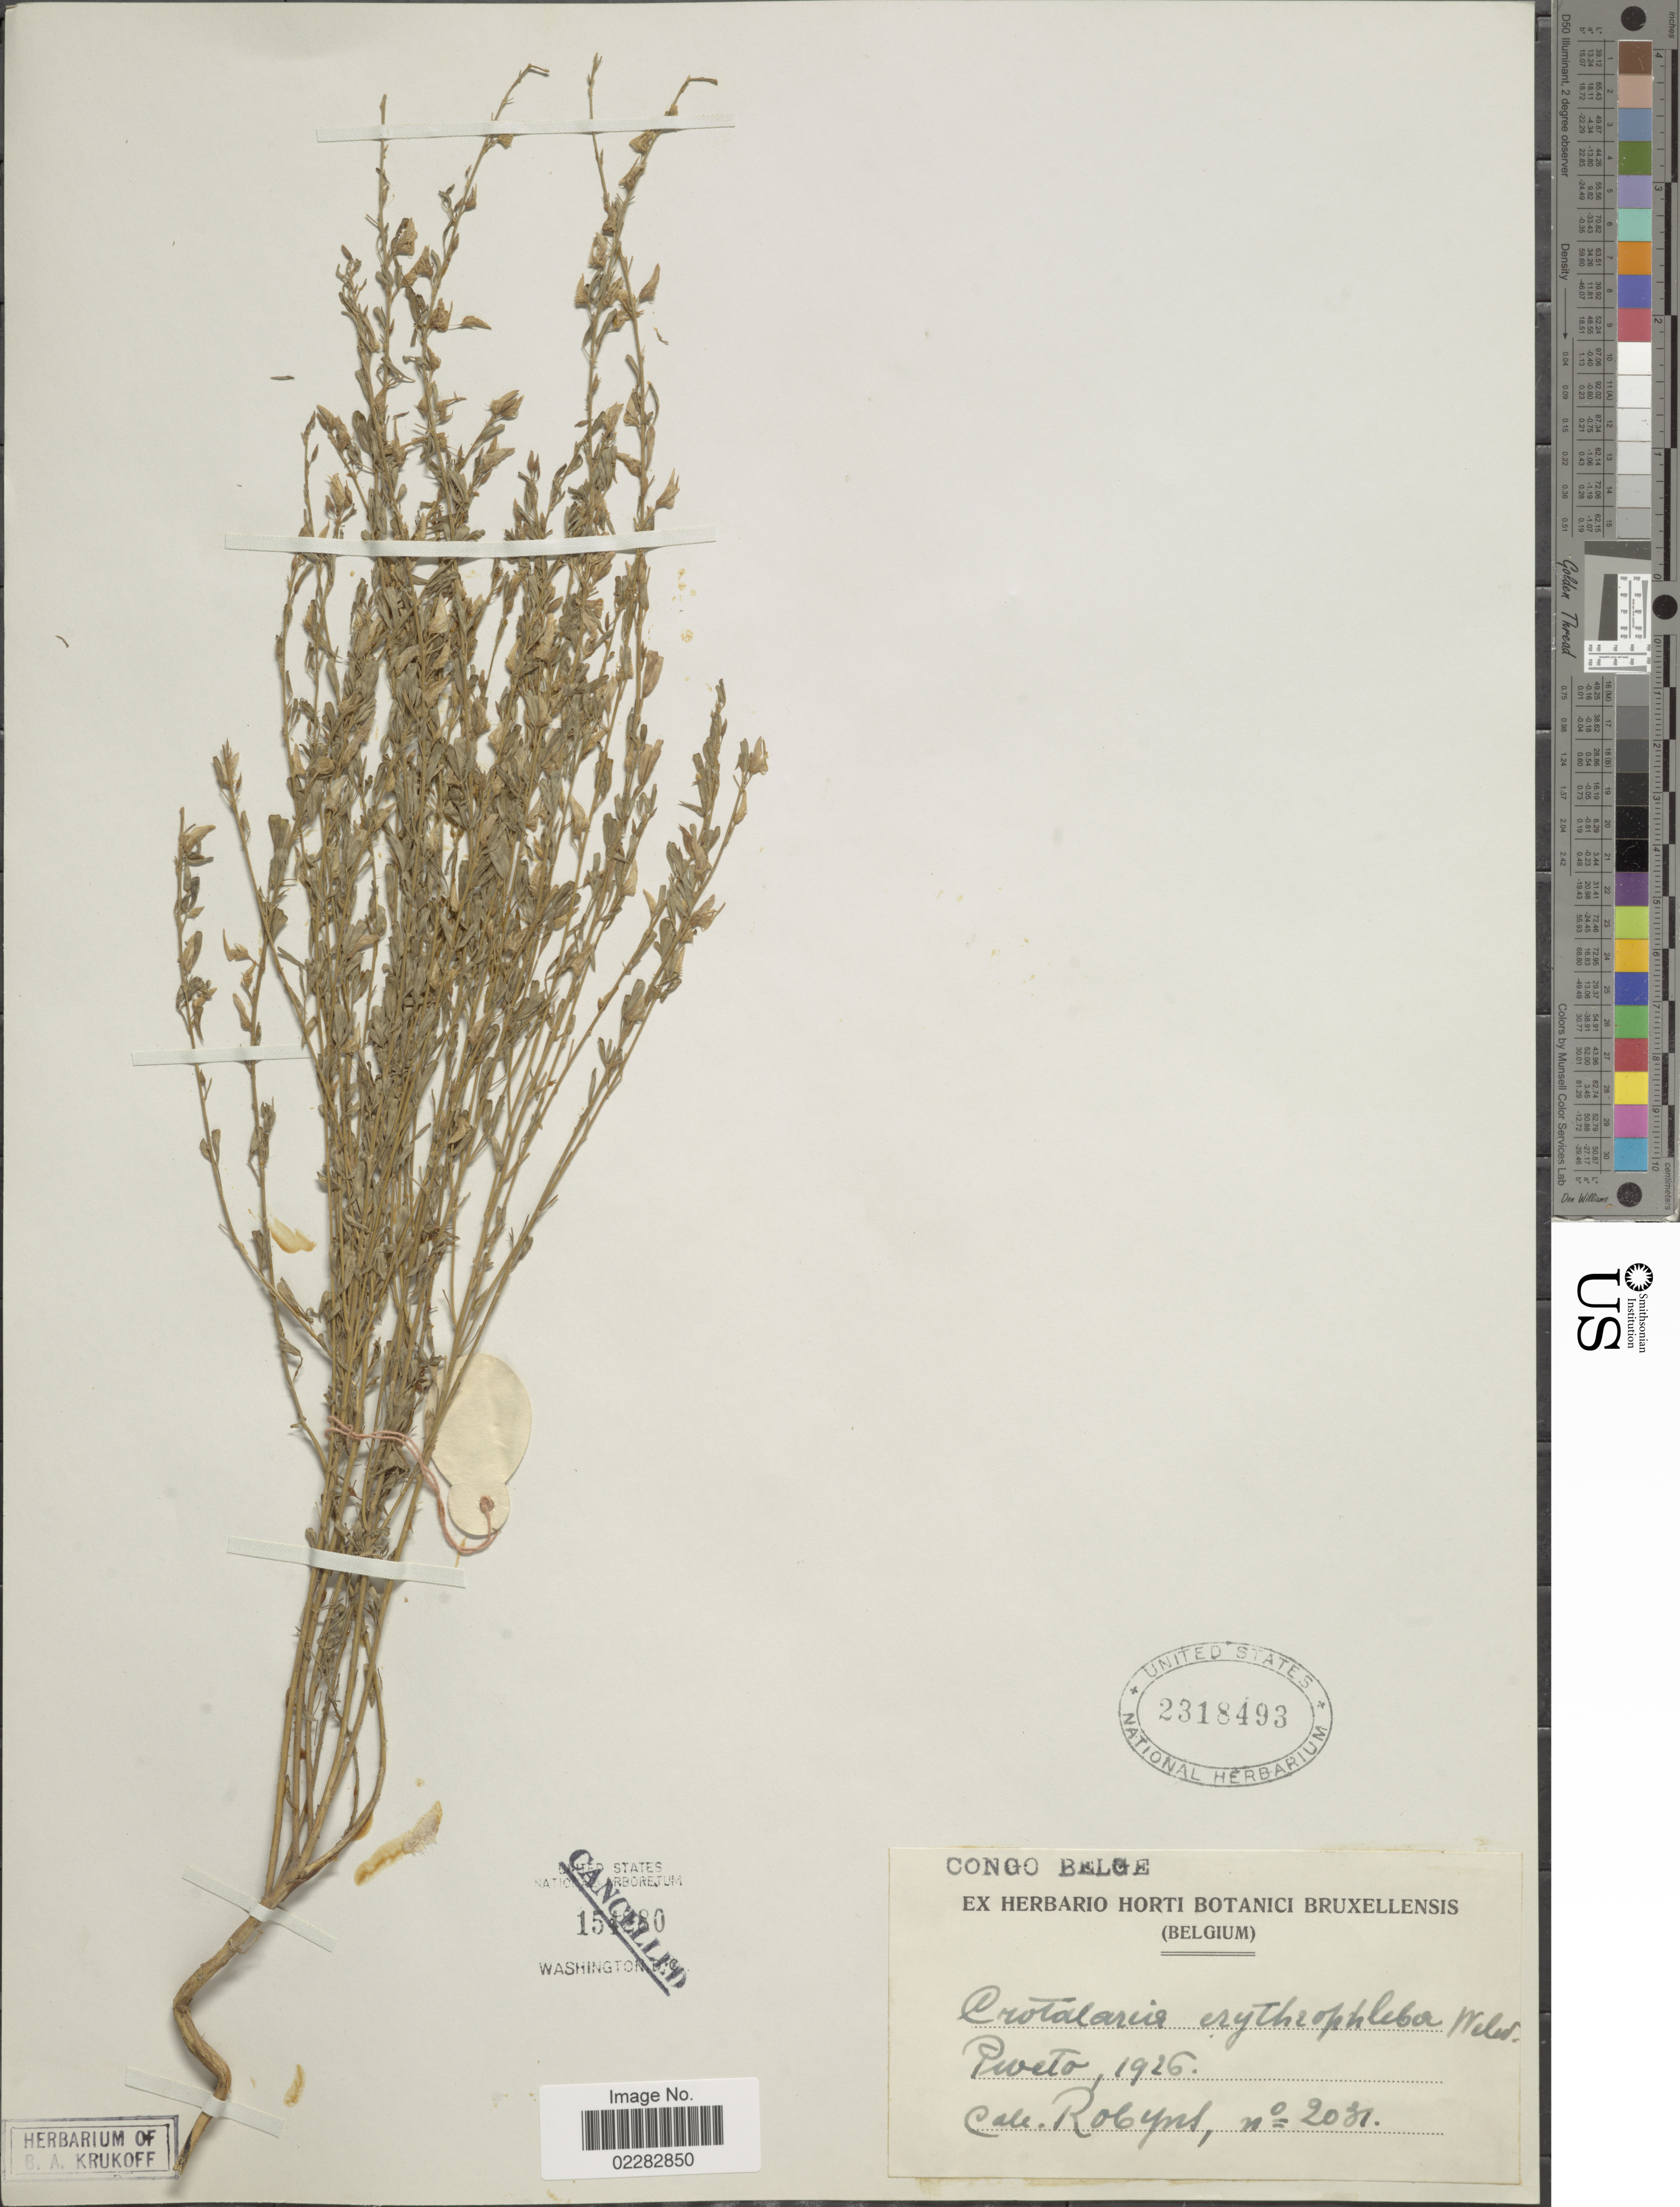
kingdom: Plantae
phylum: Tracheophyta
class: Magnoliopsida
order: Fabales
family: Fabaceae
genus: Crotalaria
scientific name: Crotalaria erythrophleba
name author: Baker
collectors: -. Robyns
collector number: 2031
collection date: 1926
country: Congo, Democratic Republic of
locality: Pweto.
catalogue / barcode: US 2318493